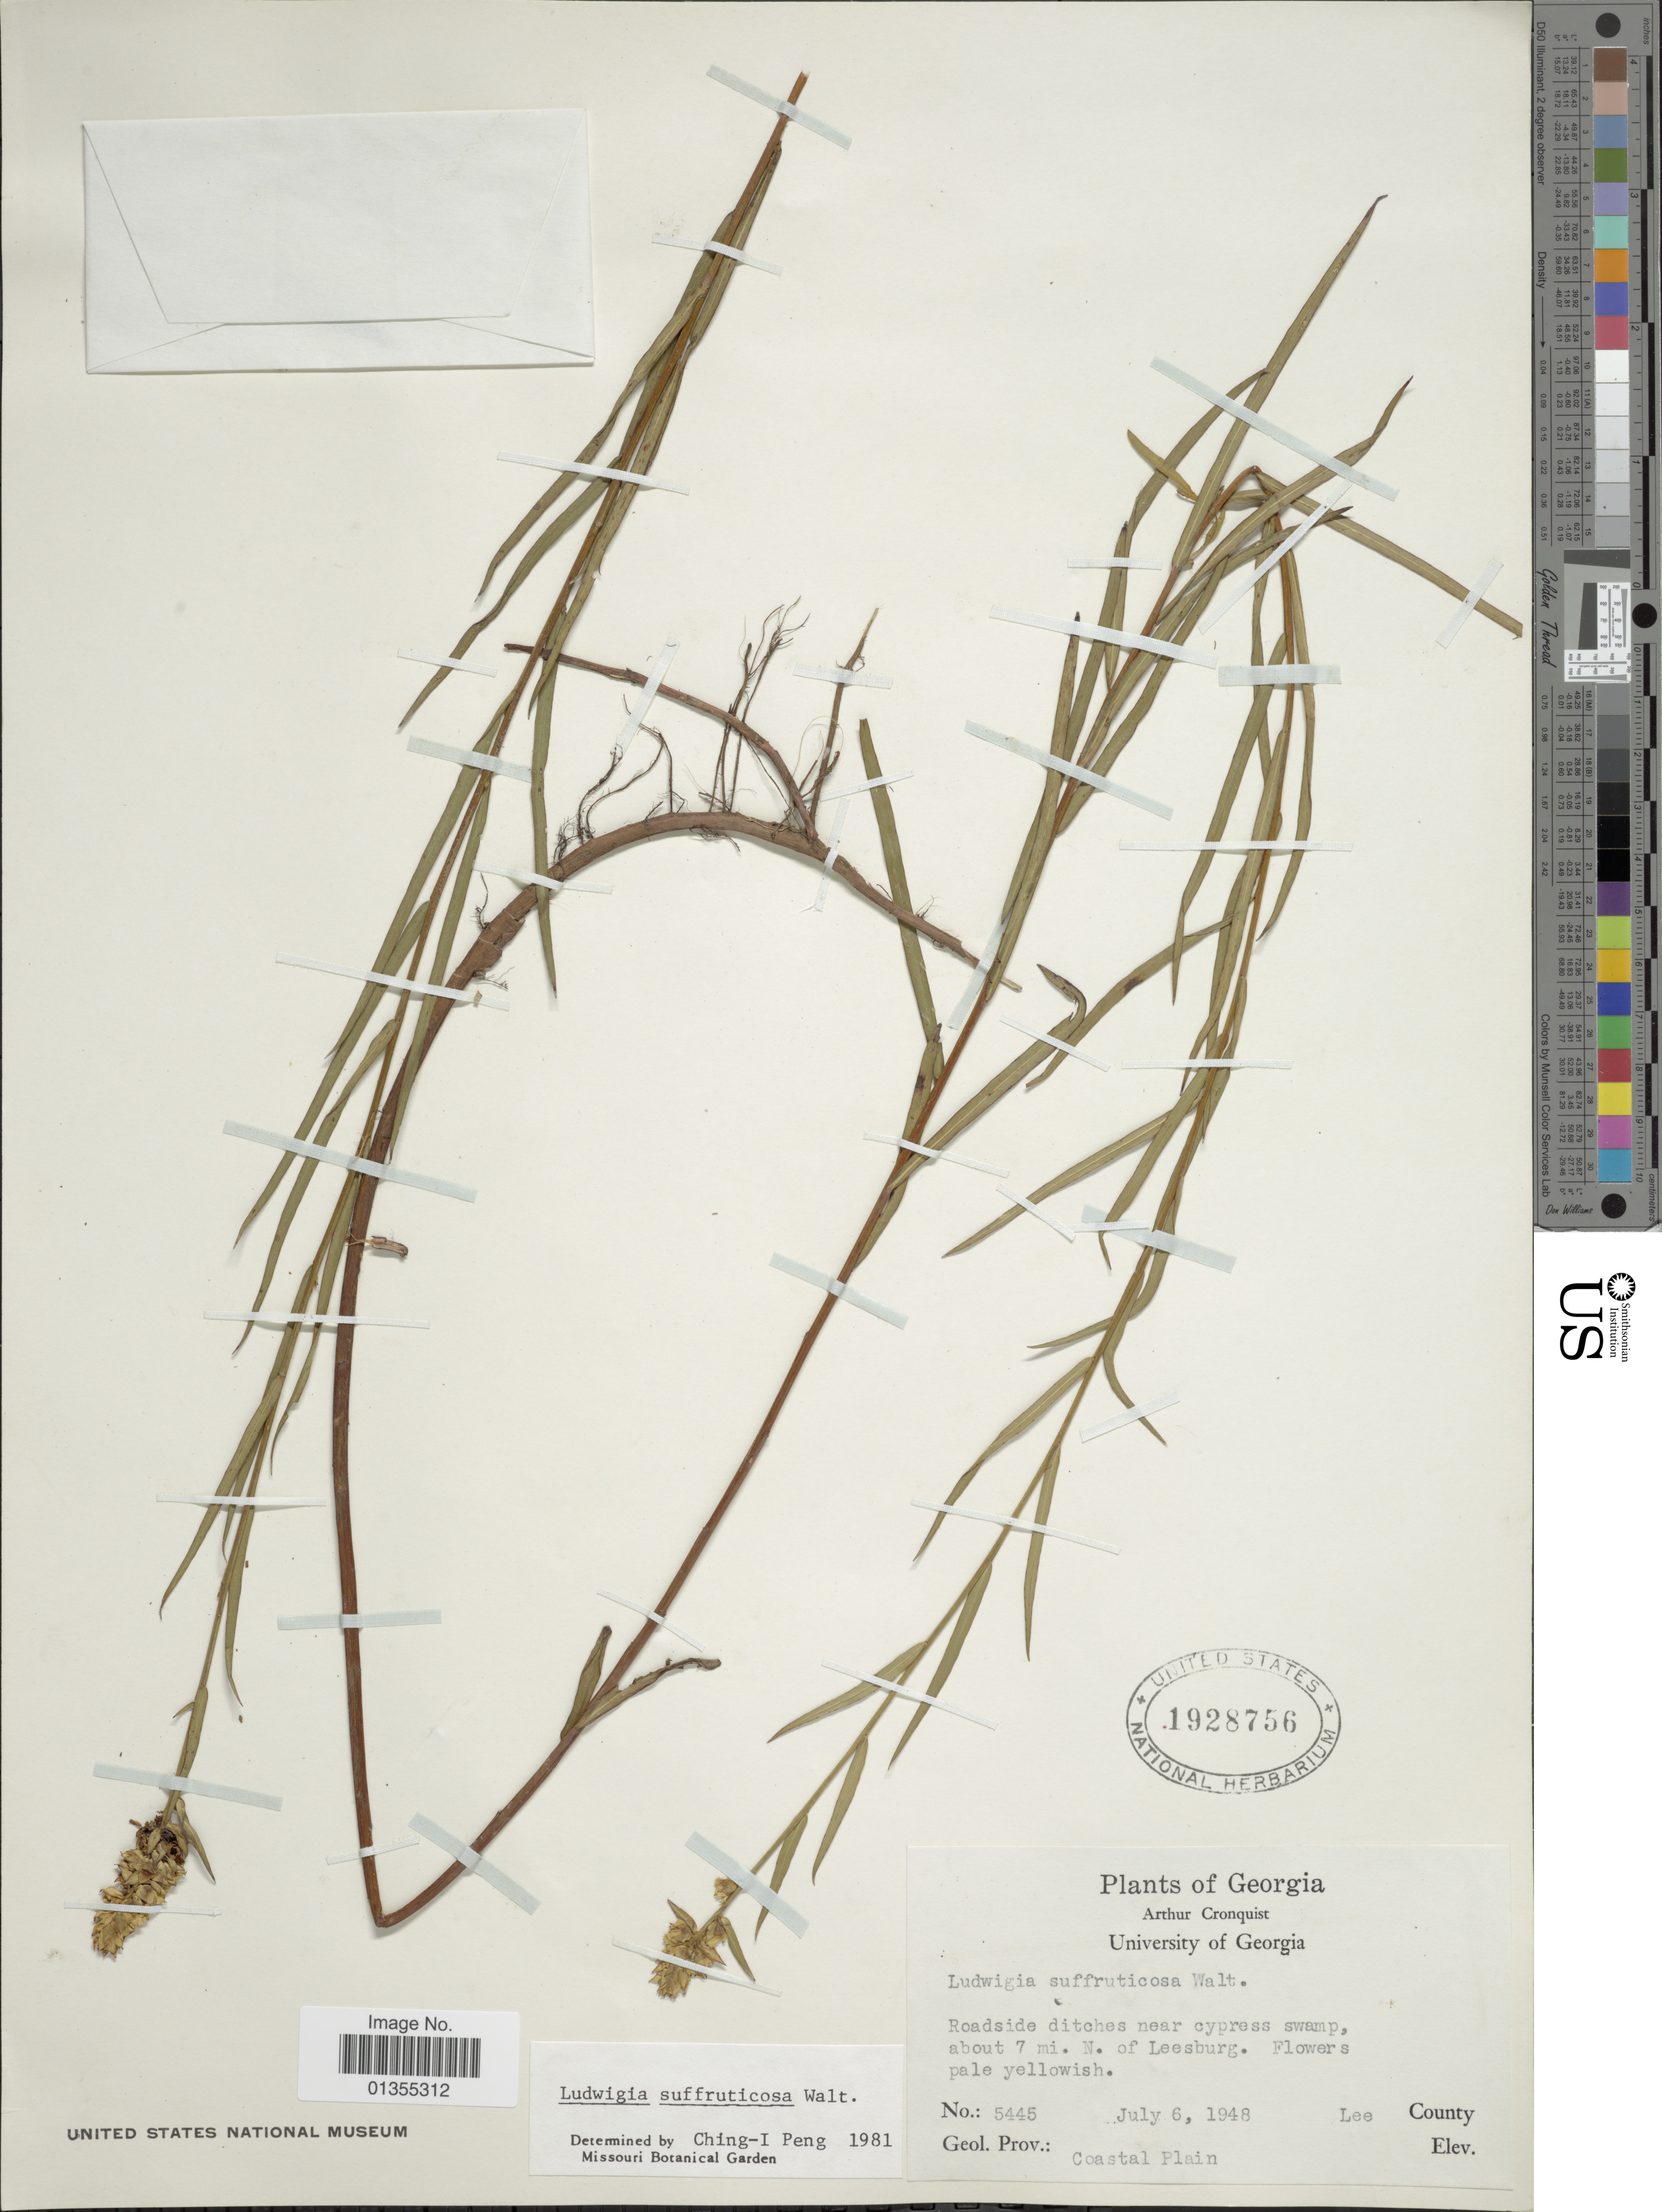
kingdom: Plantae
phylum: Tracheophyta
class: Magnoliopsida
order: Myrtales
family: Onagraceae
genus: Ludwigia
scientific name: Ludwigia suffruticosa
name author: Walter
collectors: A. J. Cronquist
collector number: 5445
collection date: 1948-07-06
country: United States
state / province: Georgia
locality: Roadside ditches near cypress swamp, about 7 mi. N. of Leesburg.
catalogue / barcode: US 1928756